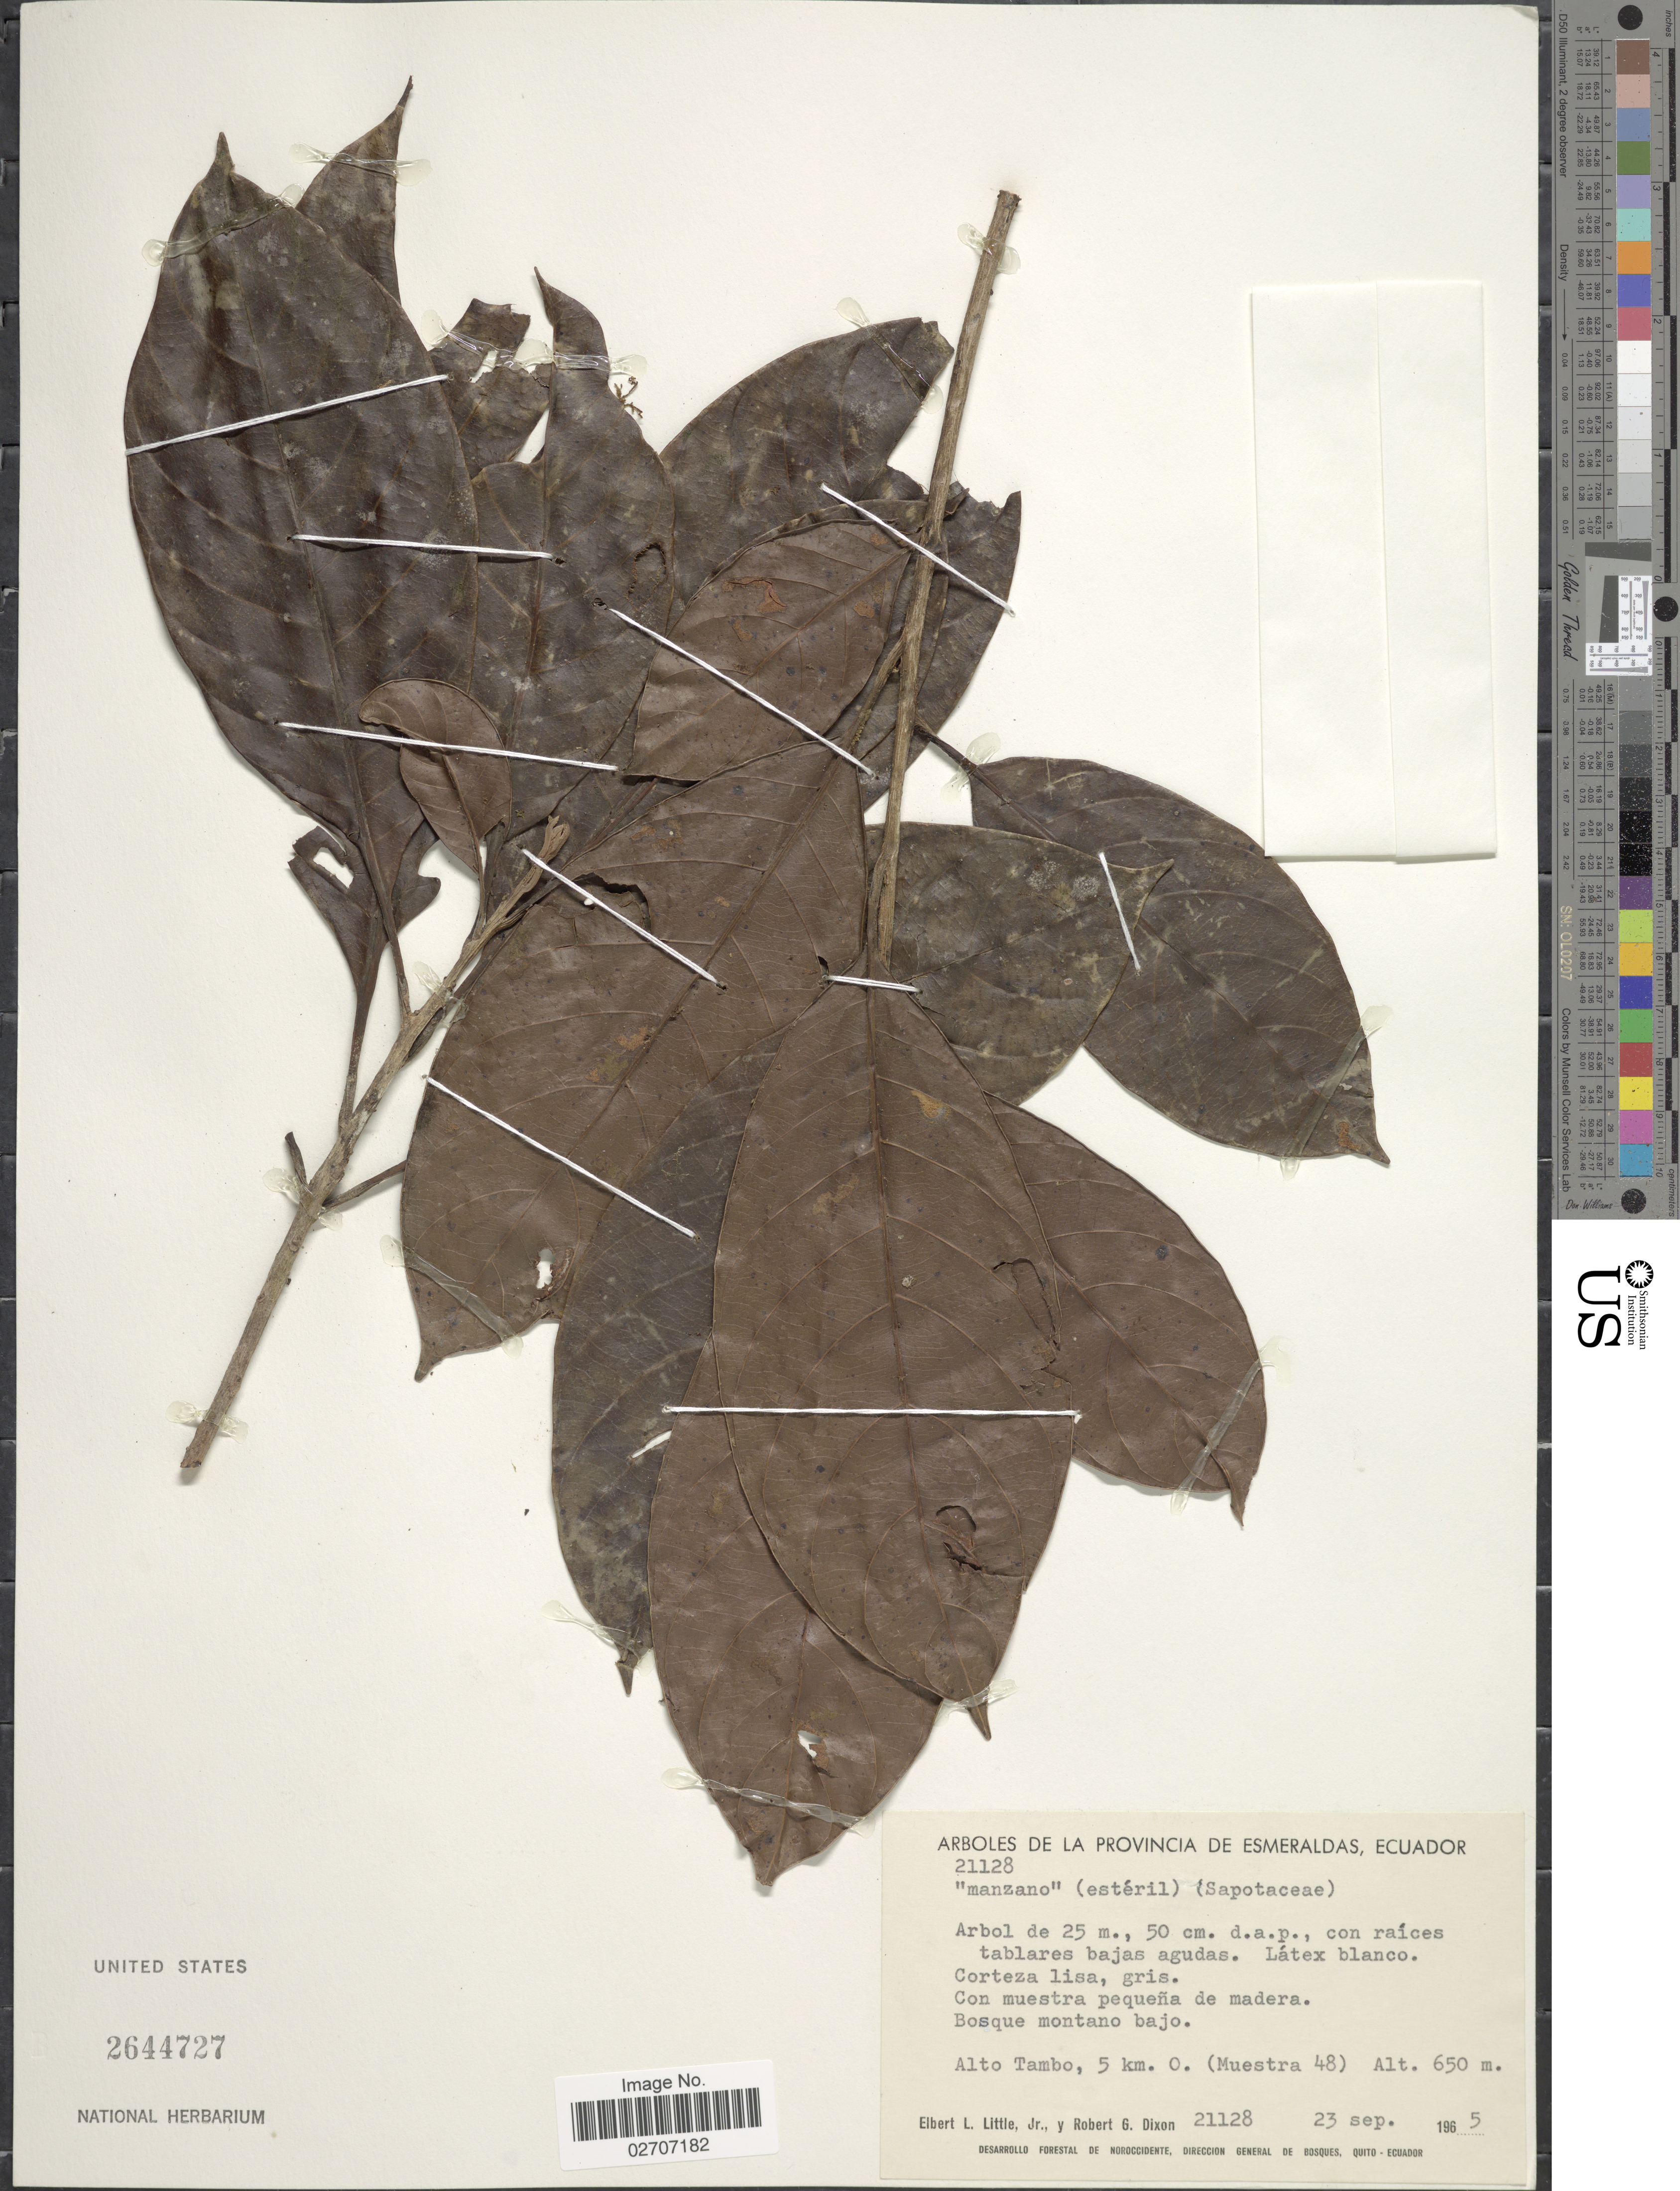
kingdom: Plantae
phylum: Tracheophyta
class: Magnoliopsida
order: Ericales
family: Sapotaceae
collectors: E. L. Little & R. G. Dixon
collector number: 21128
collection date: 1965-09-23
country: Ecuador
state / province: Esmeraldas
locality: Provincia de Esmeraldas. Alto Tambo, 5 km. O. (Muestra 48).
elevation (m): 650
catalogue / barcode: US 2644727